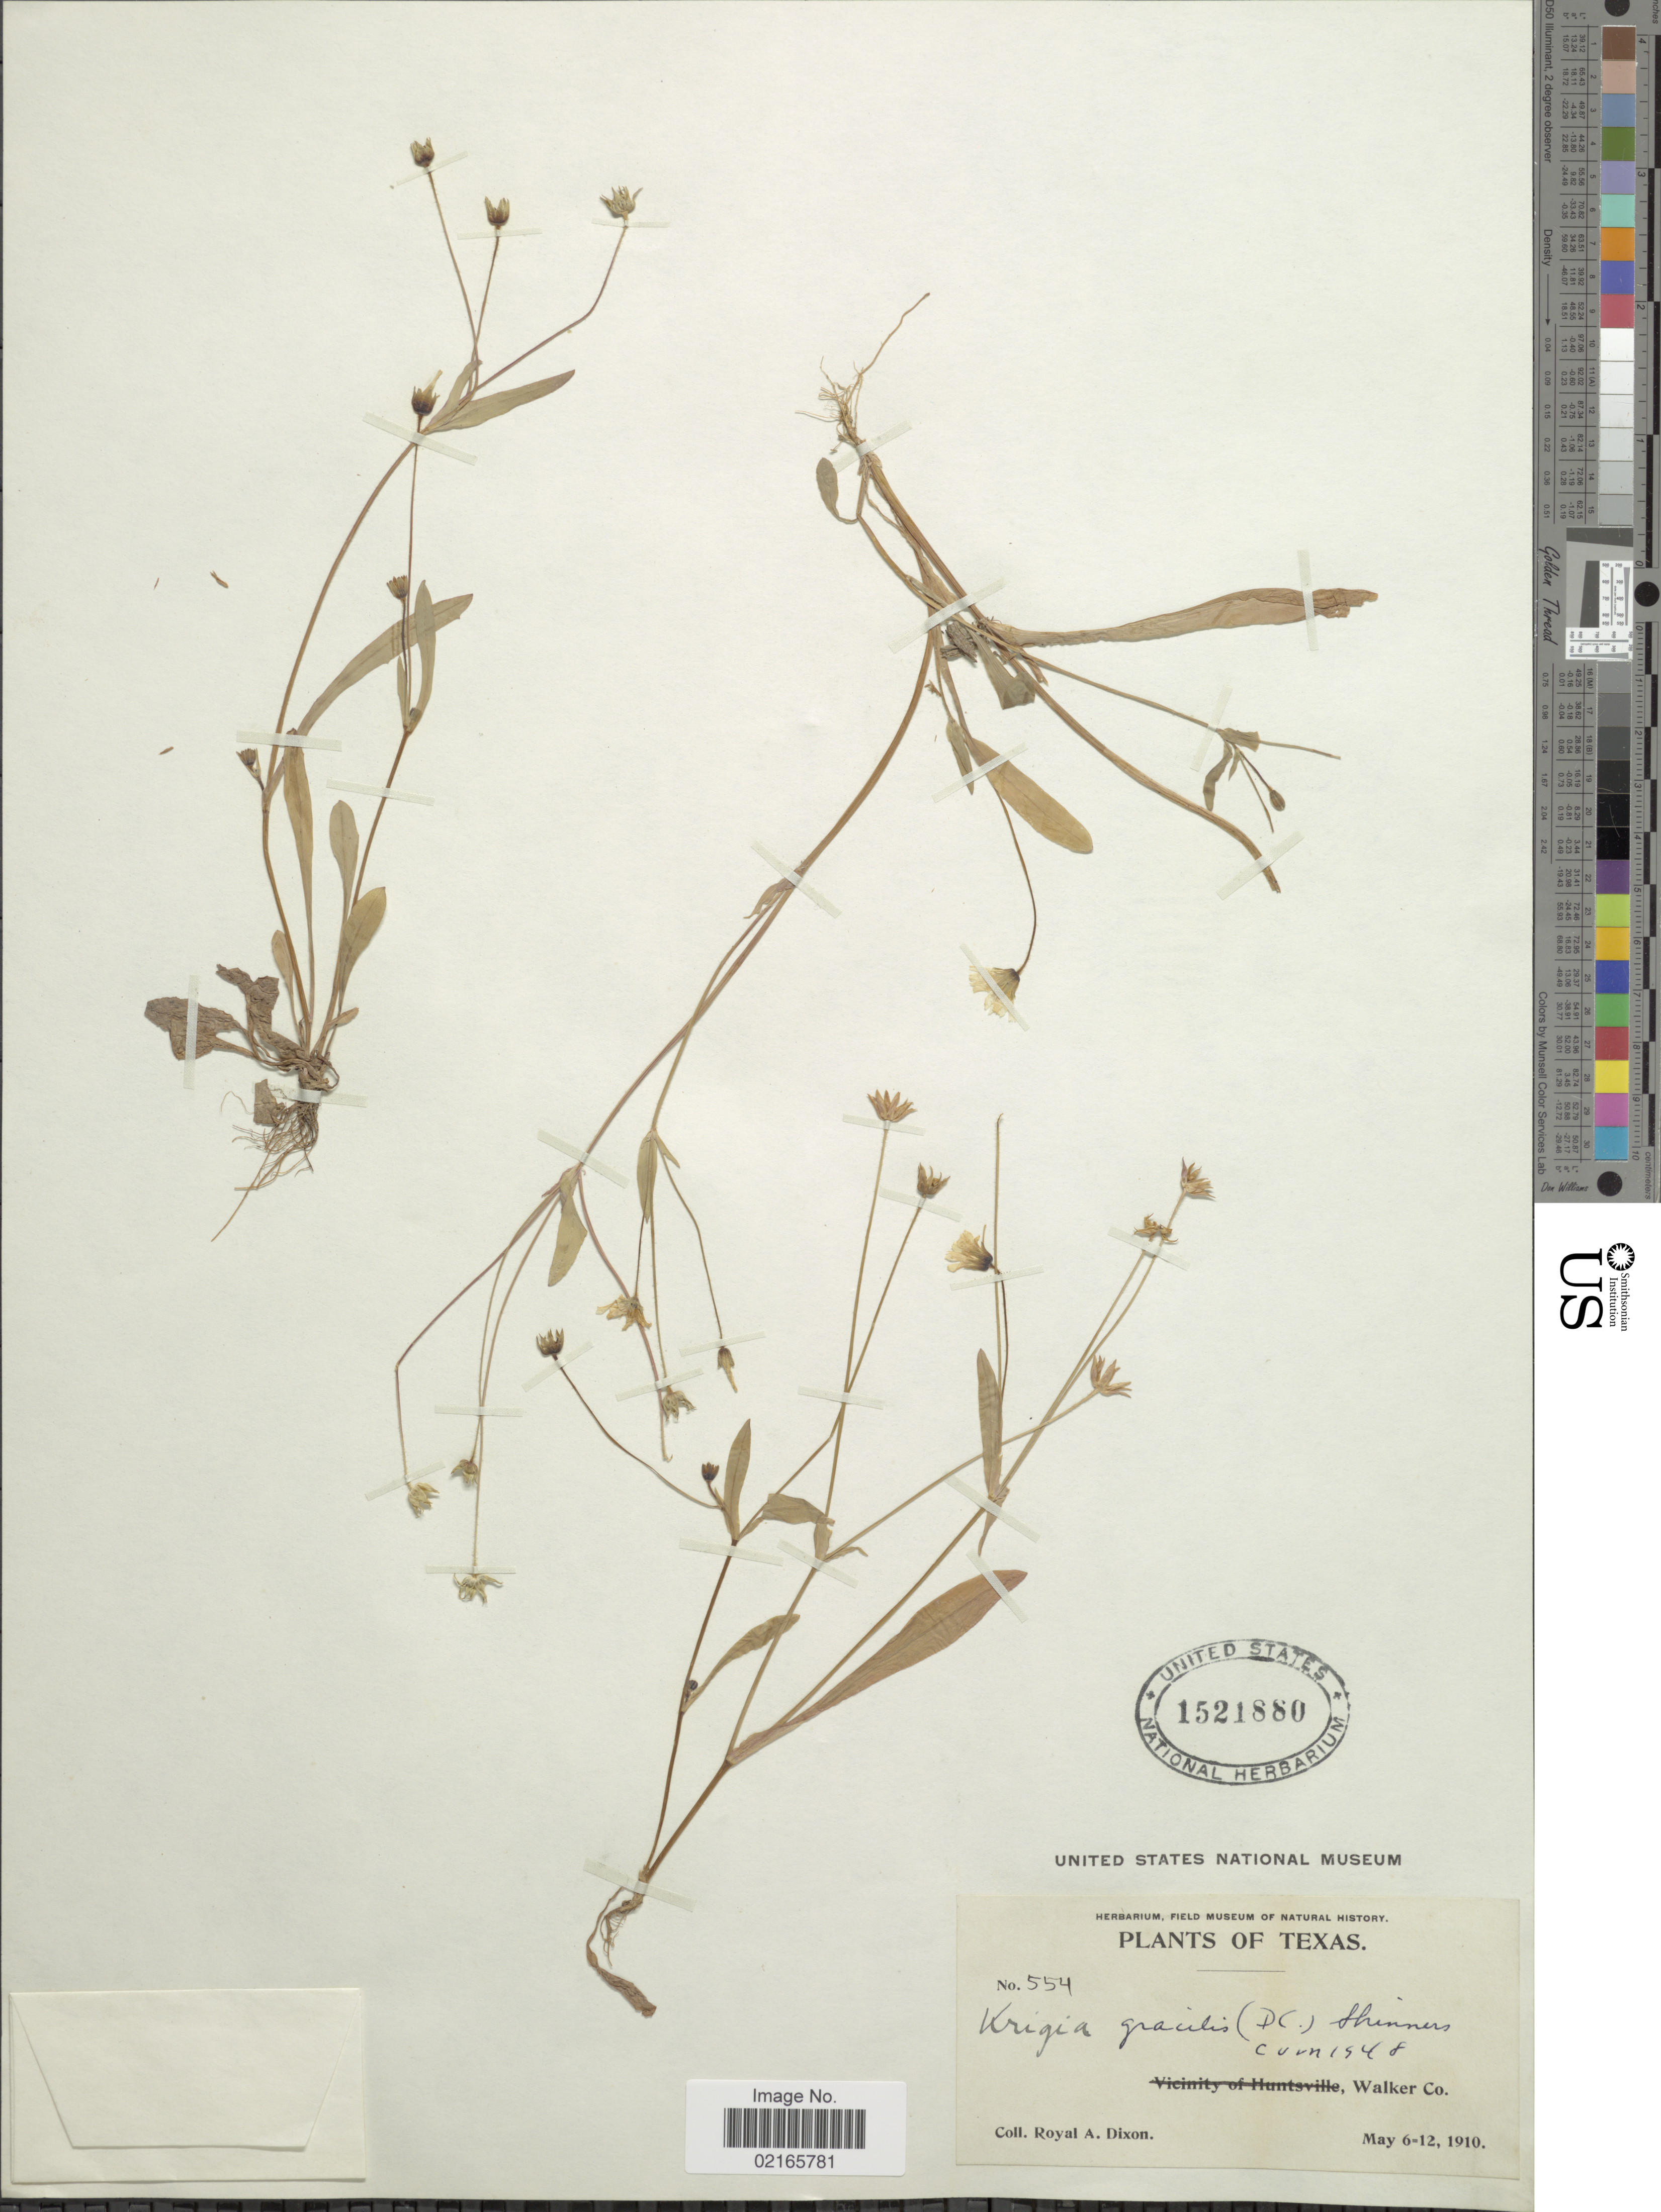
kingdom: Plantae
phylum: Tracheophyta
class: Magnoliopsida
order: Asterales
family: Asteraceae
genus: Krigia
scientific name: Krigia cespitosa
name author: (Raf.) K.L. Chambers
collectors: R. A. Dixon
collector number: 554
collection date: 1910-05-06/1910-05-12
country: United States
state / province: Texas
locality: Walker Co.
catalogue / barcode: US 1521880